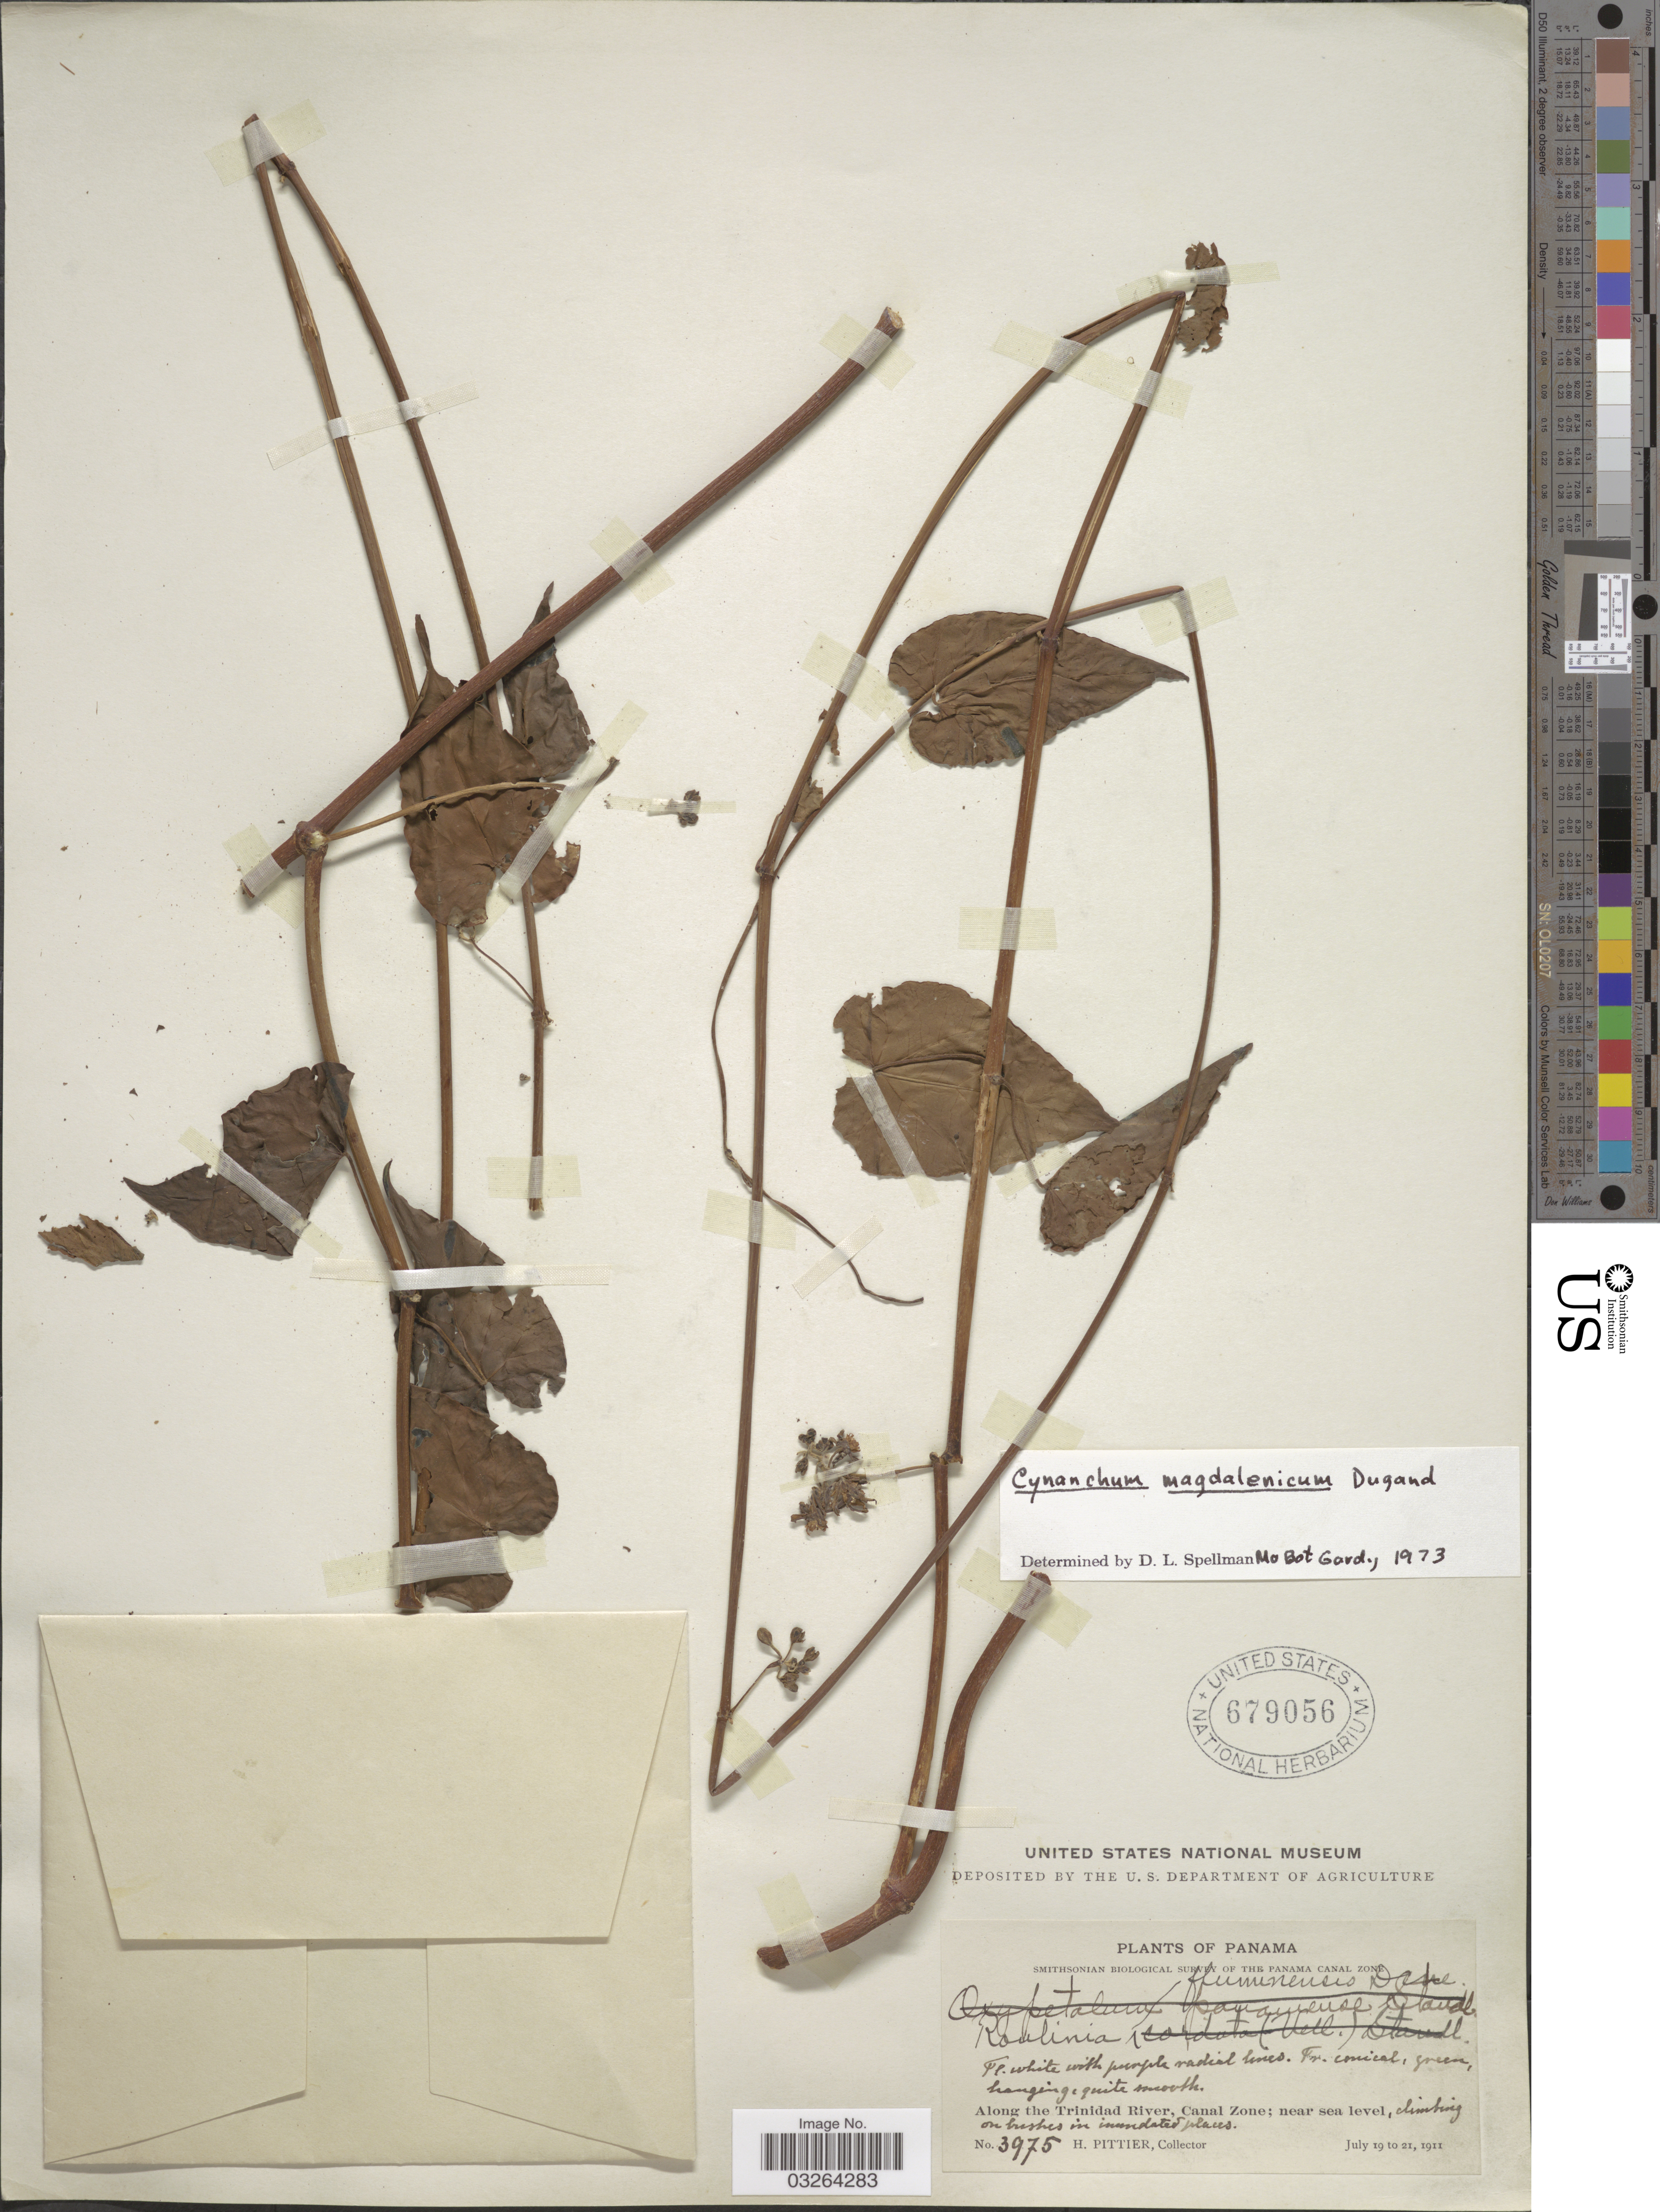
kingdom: Plantae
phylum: Tracheophyta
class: Magnoliopsida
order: Gentianales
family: Apocynaceae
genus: Cynanchum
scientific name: Cynanchum magdalenicum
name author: Dugand G.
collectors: H. F. Pittier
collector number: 3975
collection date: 1911-07-19/1911-07-21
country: Panama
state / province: Colón / Panamá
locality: Along the Trinidad River, Canal Zone.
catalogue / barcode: US 679056